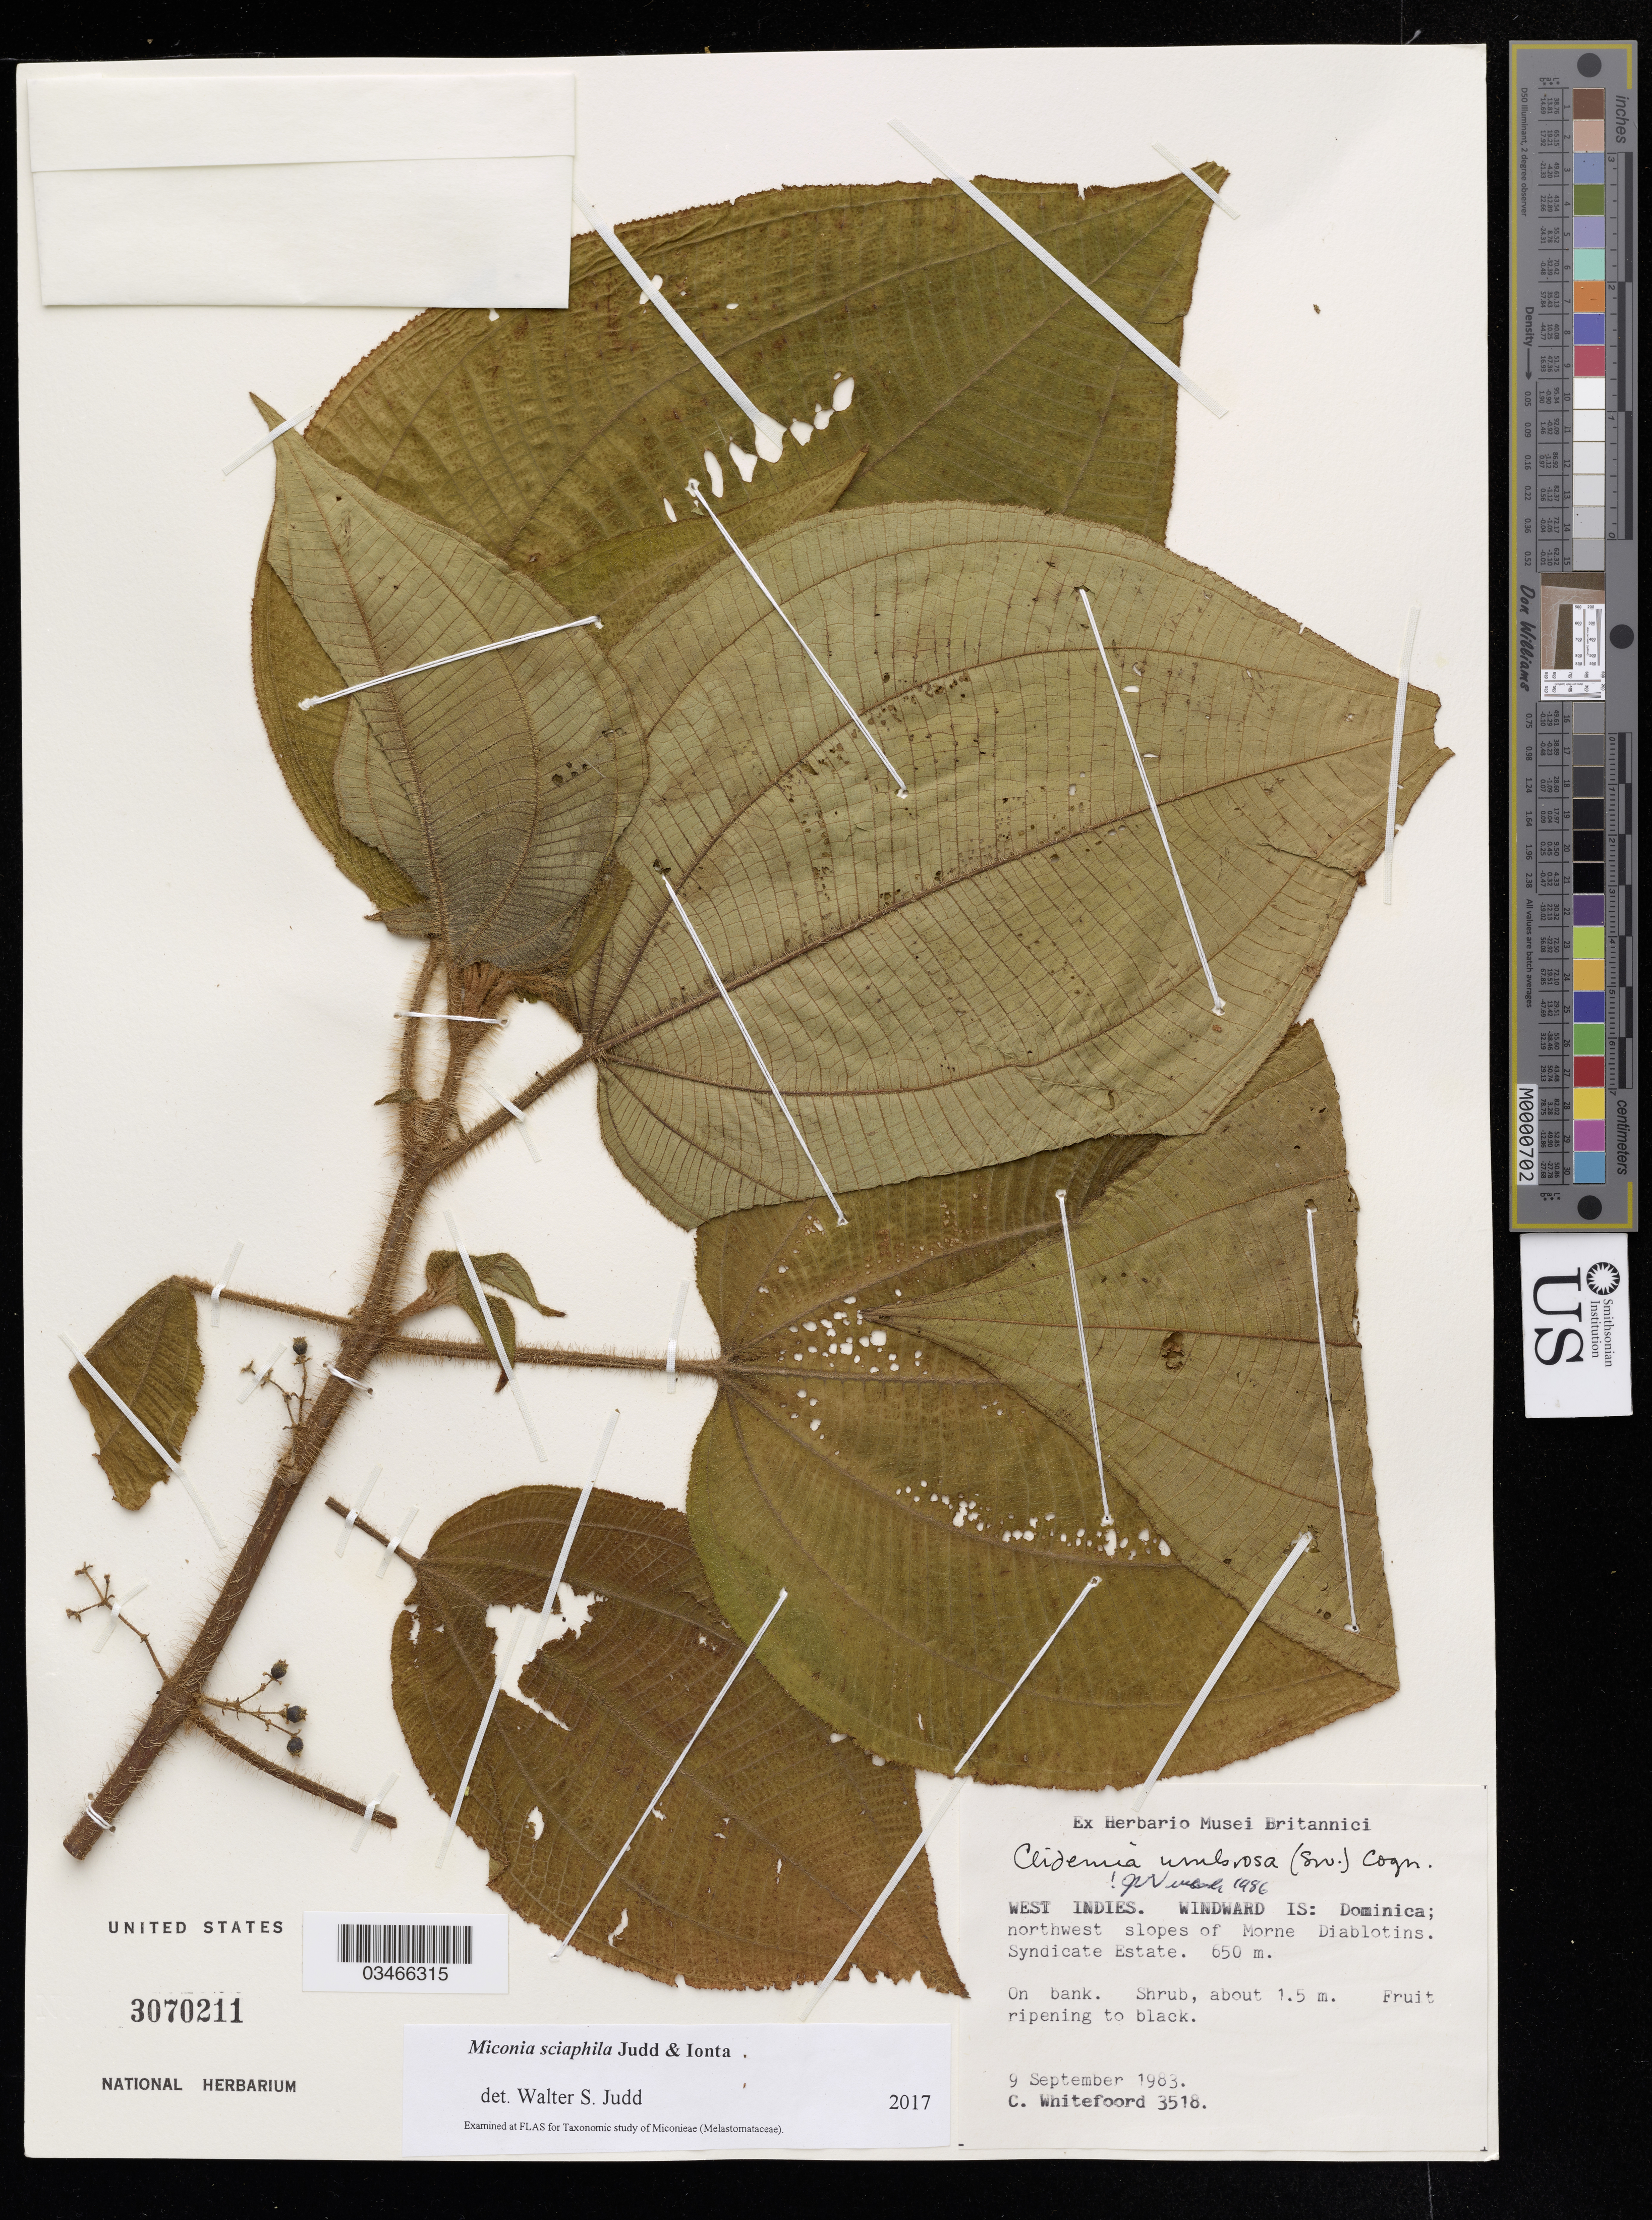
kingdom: Plantae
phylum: Tracheophyta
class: Magnoliopsida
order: Myrtales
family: Melastomataceae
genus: Miconia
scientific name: Miconia sciaphila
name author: Judd & Ionta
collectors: C. Whitefoord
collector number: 3518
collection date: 1983-09-09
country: Dominica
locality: Windward Is. Northwest slopes of Morne Diablotins, Syndicate Estate.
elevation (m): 650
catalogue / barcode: US 3070211